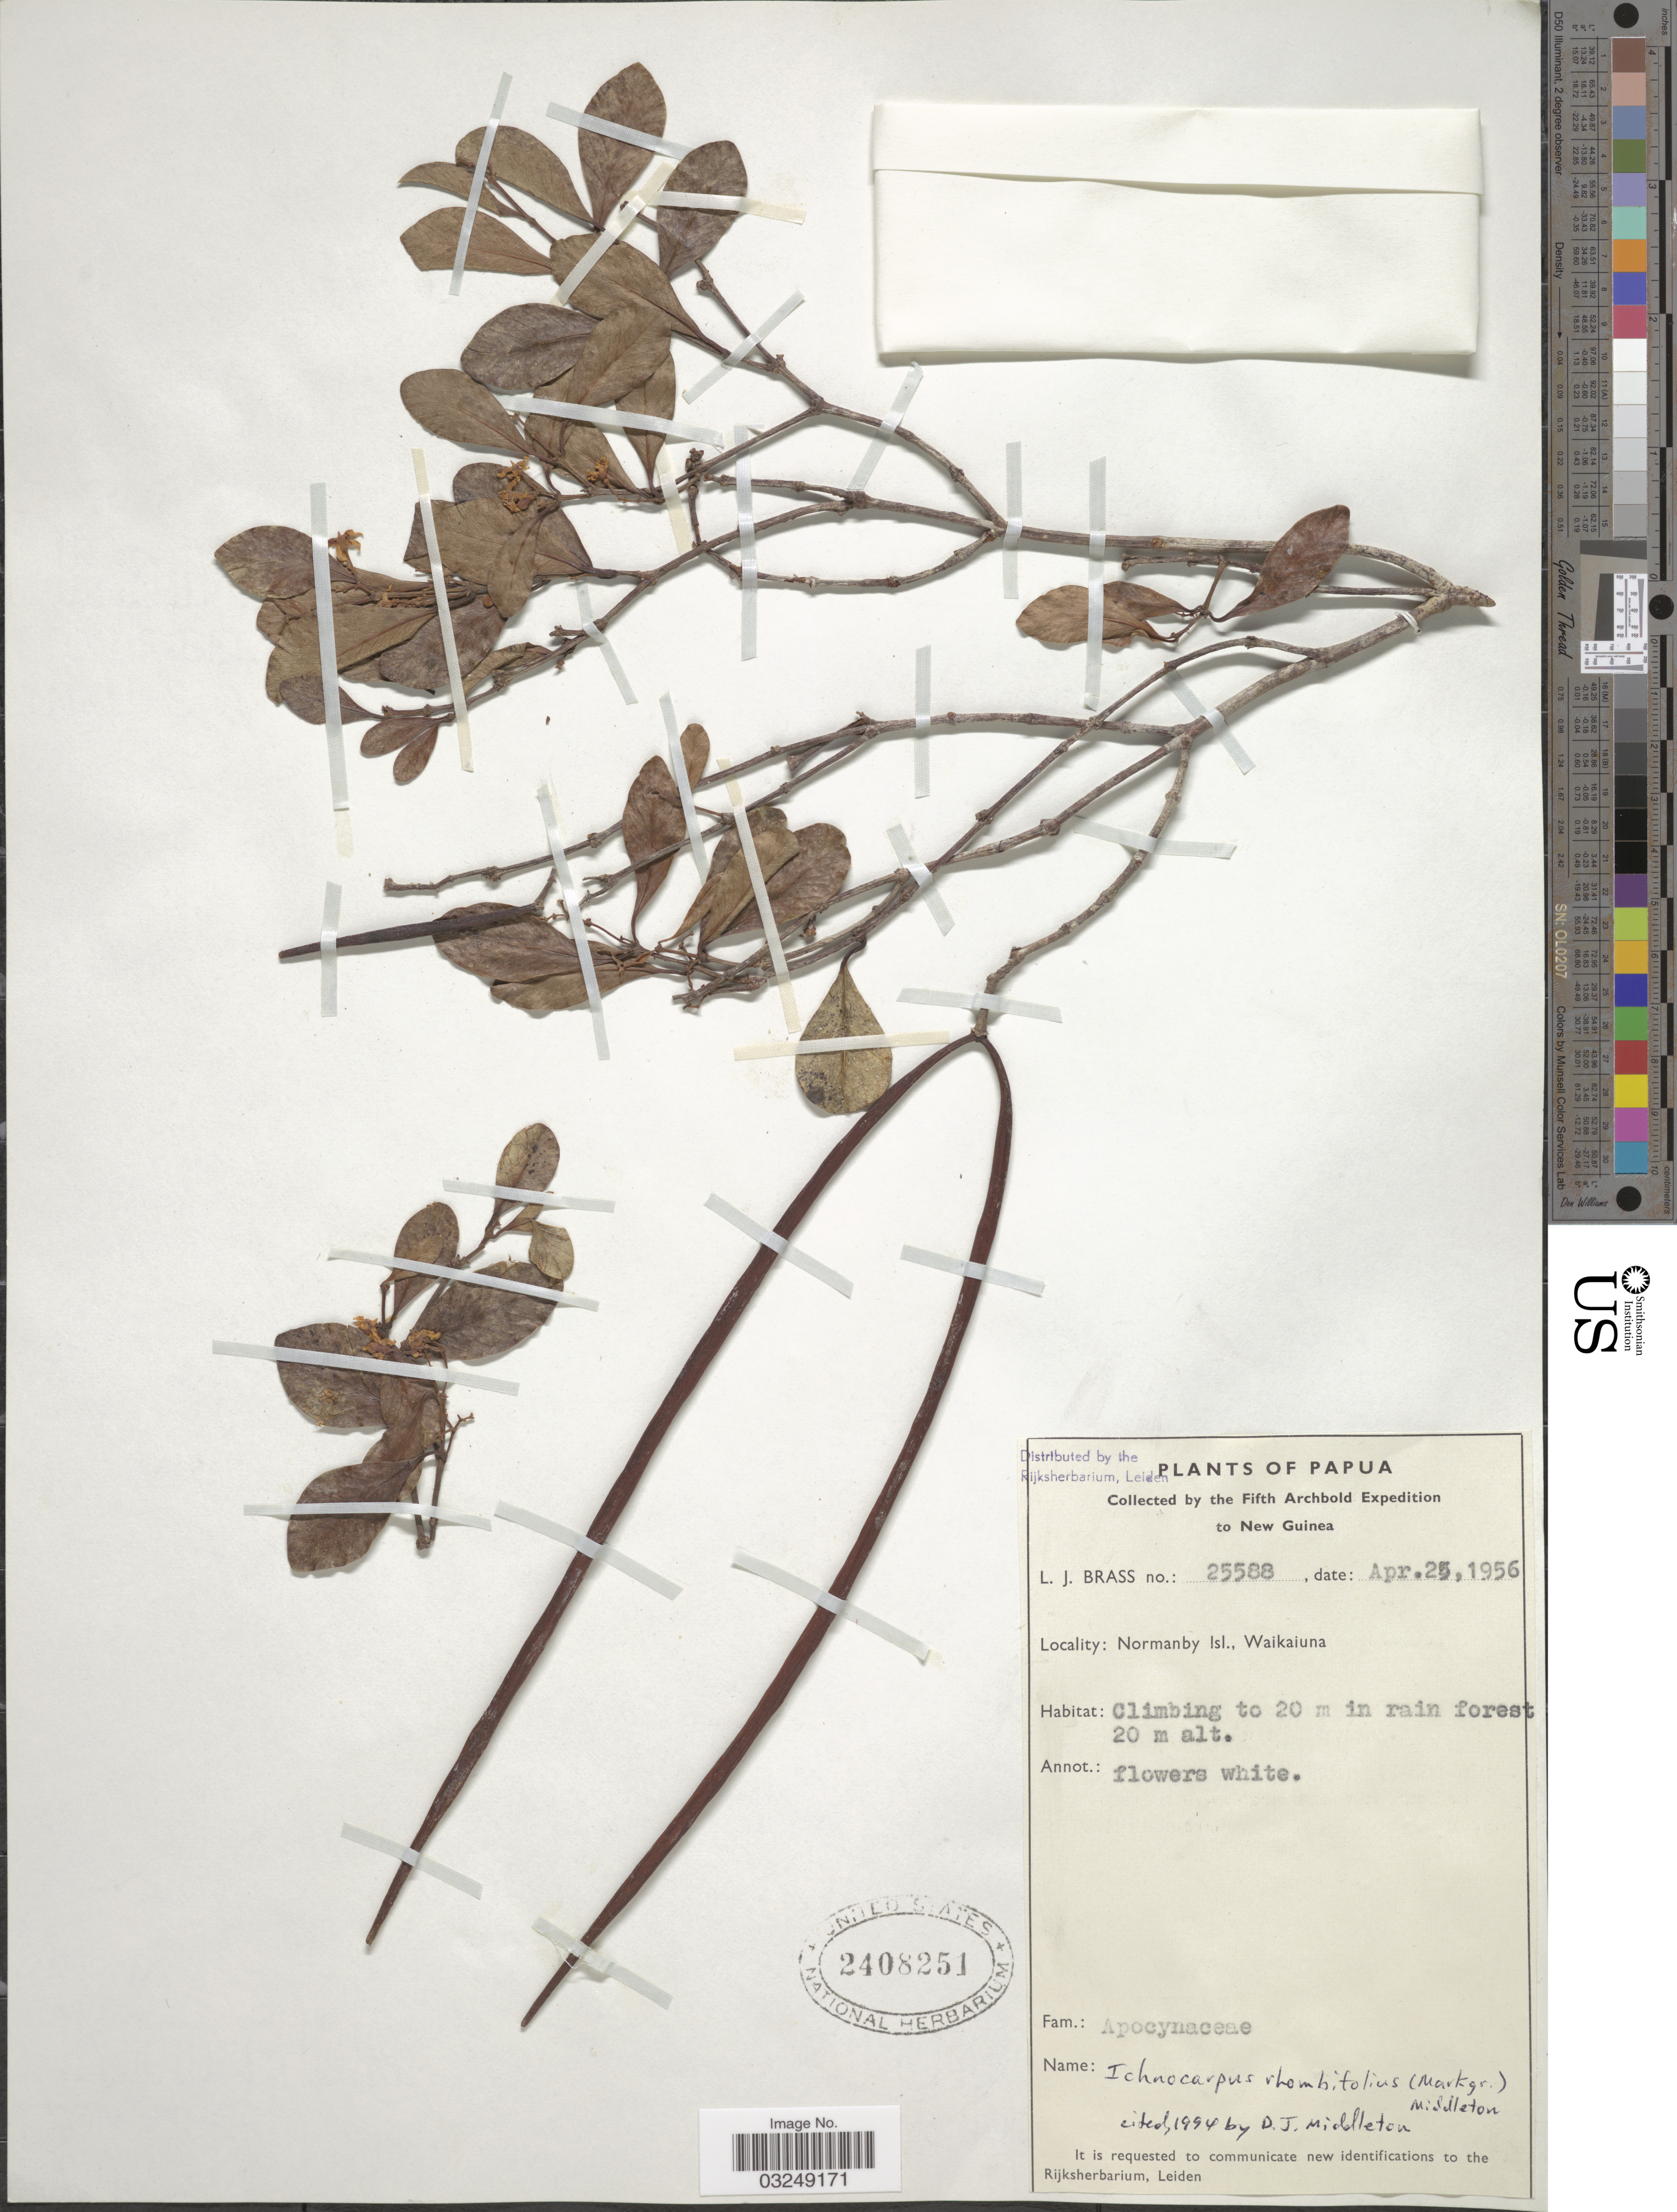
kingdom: Plantae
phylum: Tracheophyta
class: Magnoliopsida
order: Gentianales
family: Apocynaceae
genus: Ichnocarpus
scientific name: Ichnocarpus rhombifolius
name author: (Markgr.) D.J. Middleton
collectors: L. J. Brass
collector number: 25588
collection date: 1956-04-25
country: Papua New Guinea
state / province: Milne Bay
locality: Papua to New Guinea. Normanby Isl., Waikaiuna.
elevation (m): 20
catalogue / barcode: US 2408251